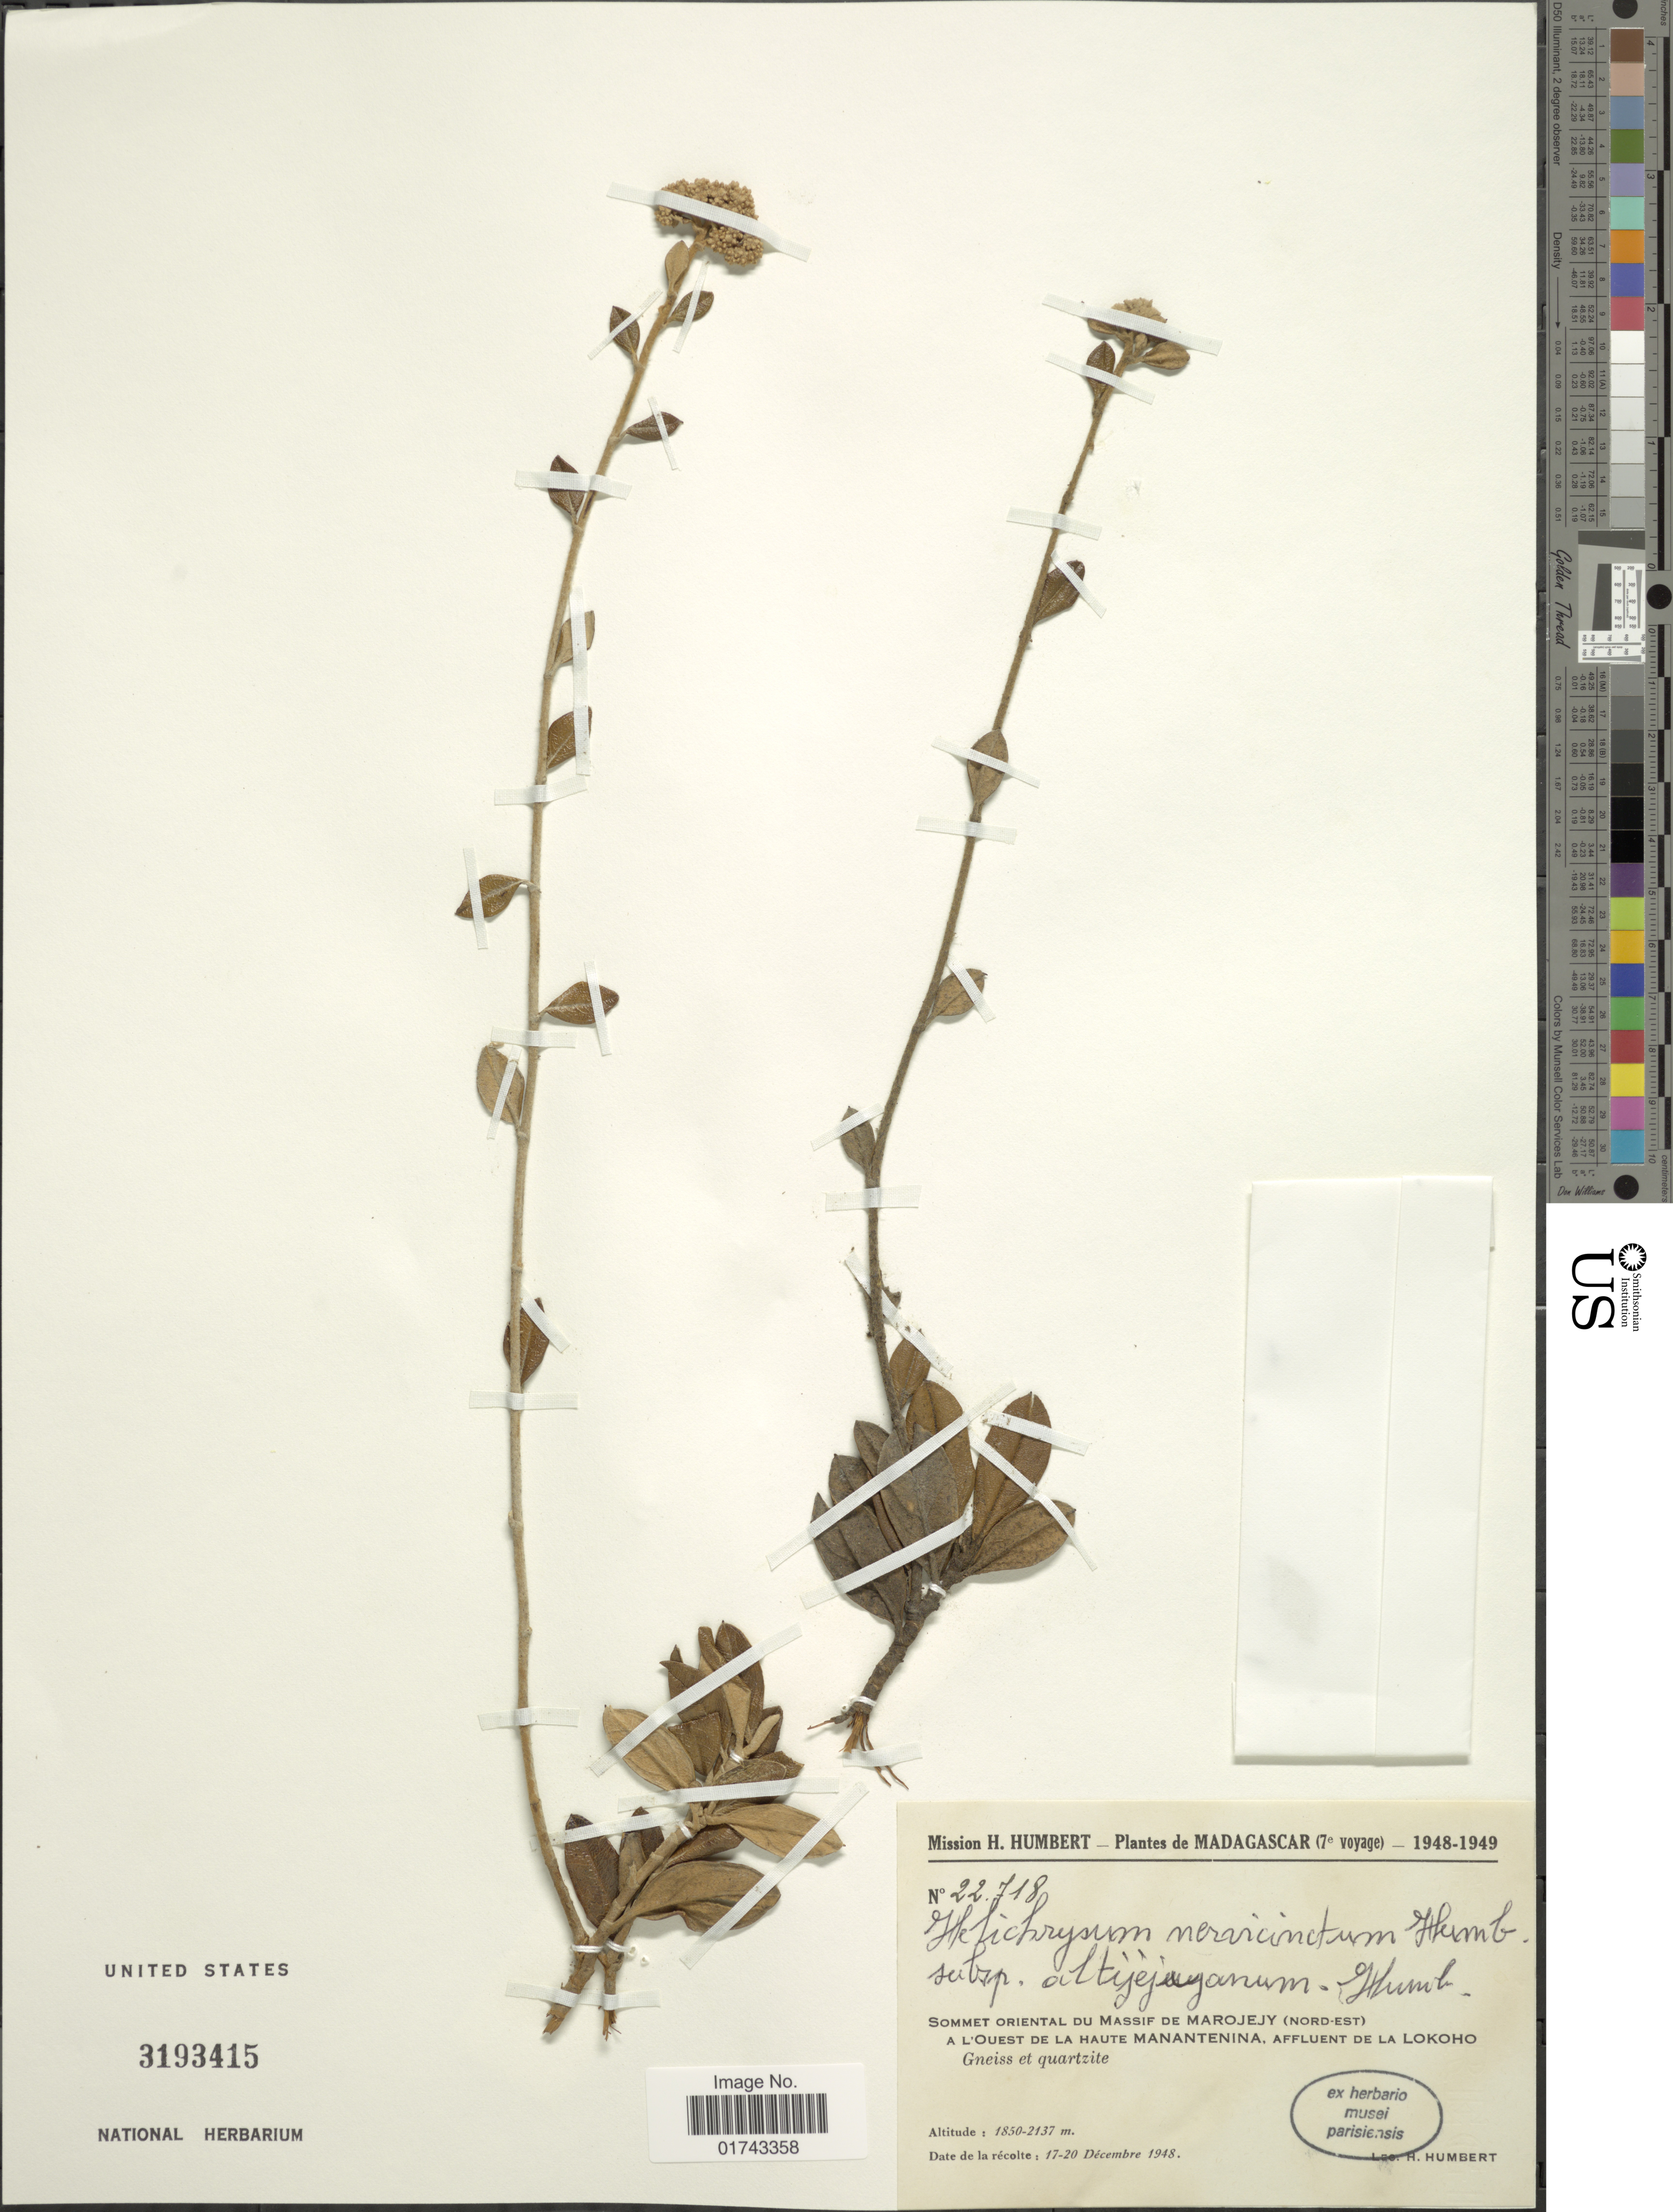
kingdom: Plantae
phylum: Tracheophyta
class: Magnoliopsida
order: Asterales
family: Asteraceae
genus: Helichrysum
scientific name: Helichrysum nervicinctum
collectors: H. Humbert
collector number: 22718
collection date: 1948-12-17/1948-12-20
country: Madagascar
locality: Sommet Oriental du Massif de Marojejy (Nord-Est) a L'Ouest de la Haute Manantrnina, Affluent de la Lokoho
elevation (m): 1850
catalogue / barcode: US 3193415